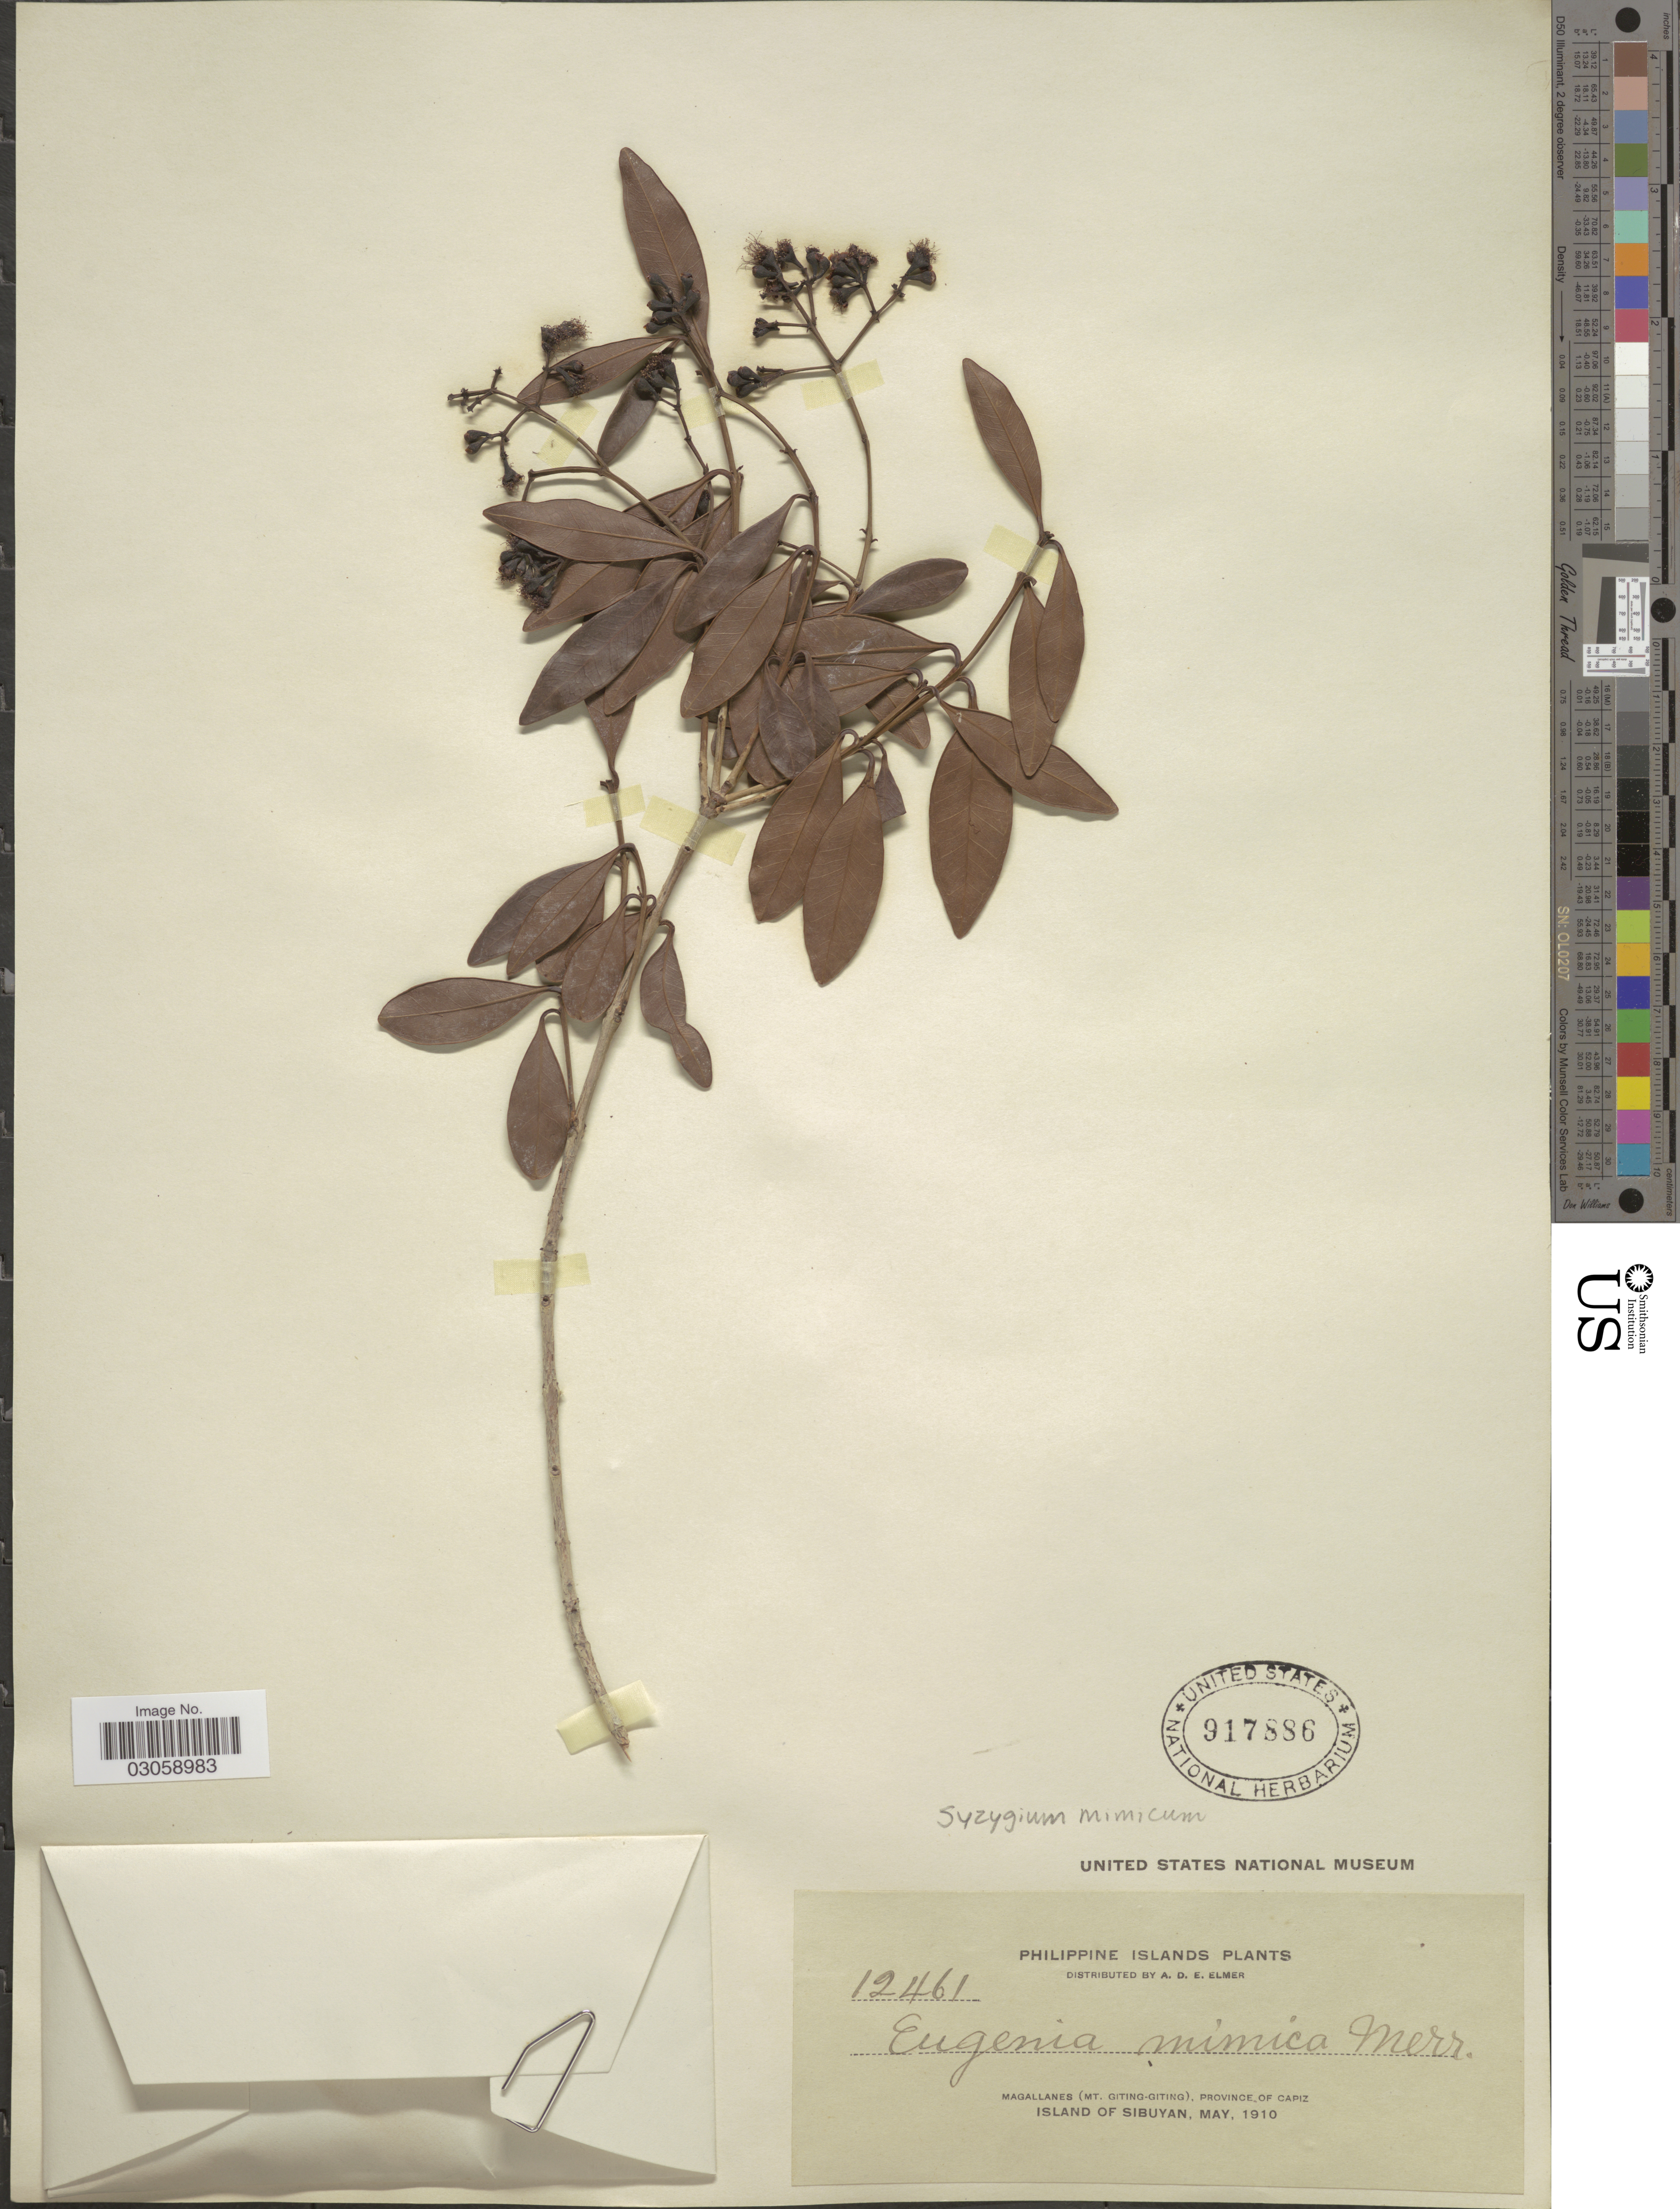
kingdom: Plantae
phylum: Tracheophyta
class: Magnoliopsida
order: Myrtales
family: Myrtaceae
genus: Syzygium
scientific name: Syzygium mimicum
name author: (Merr.) Merr.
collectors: A. D. E. Elmer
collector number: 12461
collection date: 1910-05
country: Philippines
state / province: Western Visayas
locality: Philippine Islands, Magallanes (Mt. Giting-Giting), Province of Capiz, Island of Sibuyan.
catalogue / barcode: US 917886